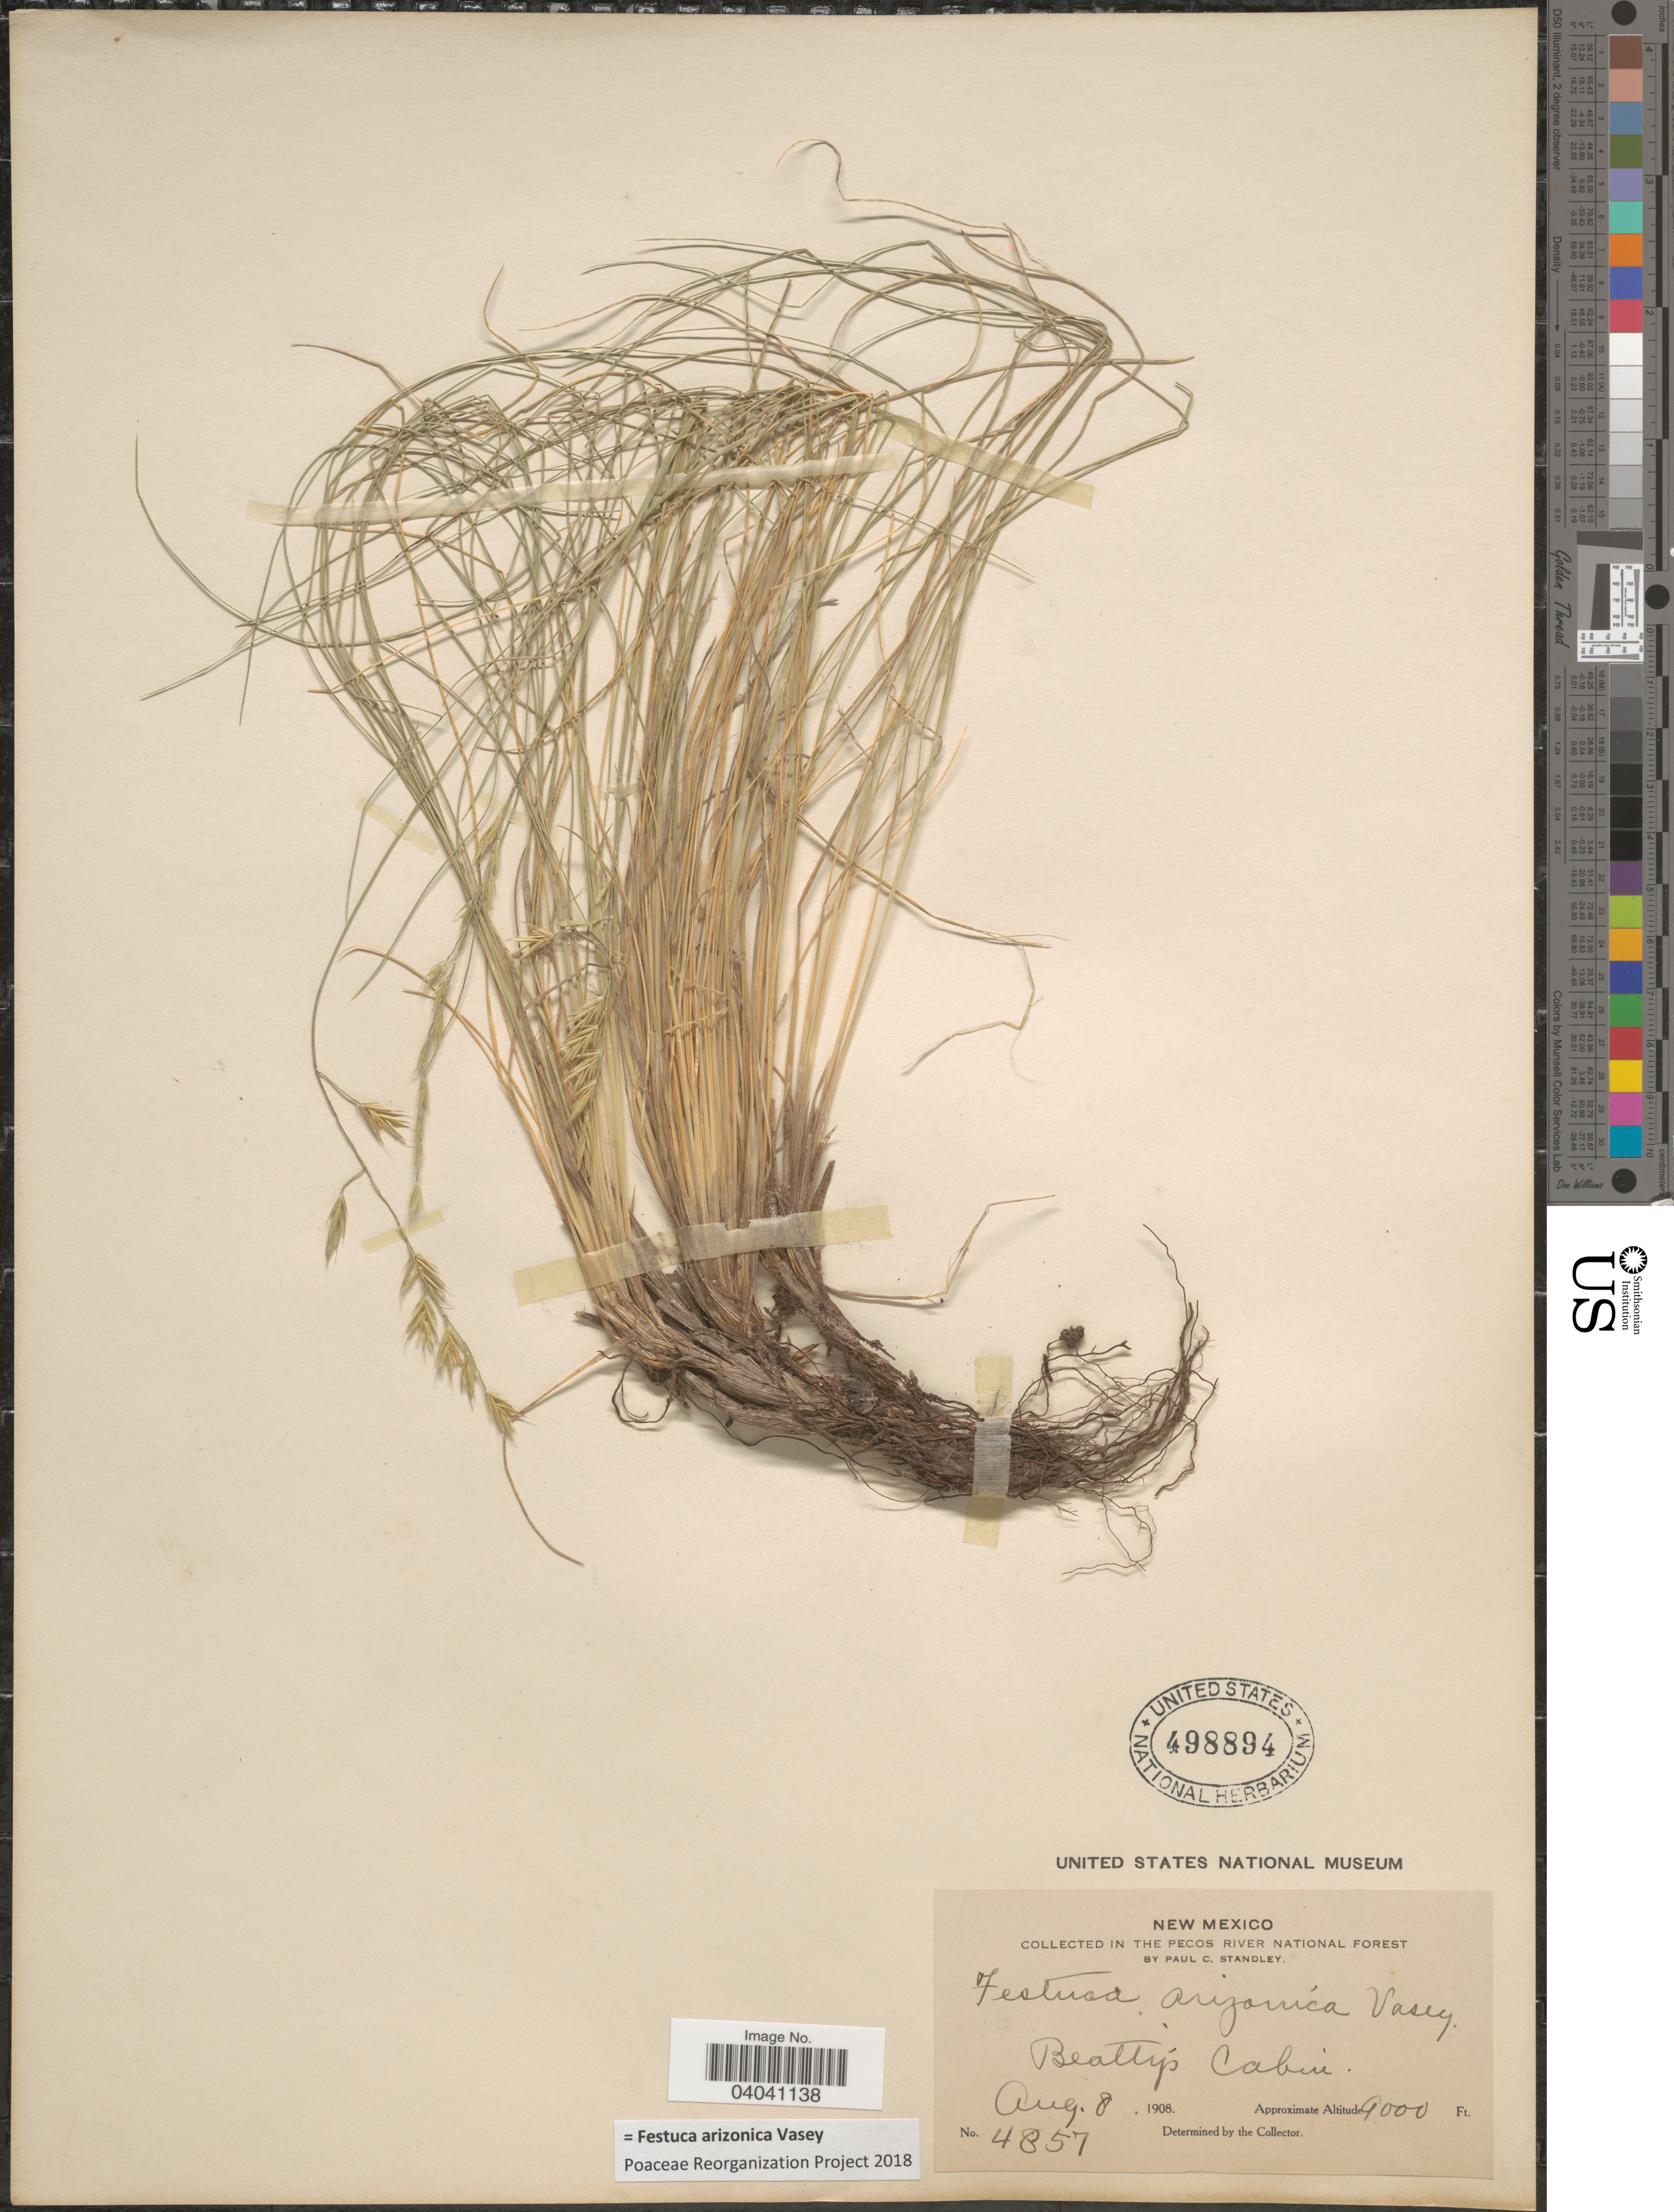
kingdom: Plantae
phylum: Tracheophyta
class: Liliopsida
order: Poales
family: Poaceae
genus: Festuca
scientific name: Festuca arizonica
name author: Vasey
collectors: P. C. Standley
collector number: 4857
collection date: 1908-08-08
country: United States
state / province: New Mexico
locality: In the Pecos River National Forest. Beatty's Cabin.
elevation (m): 2743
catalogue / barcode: US 498894